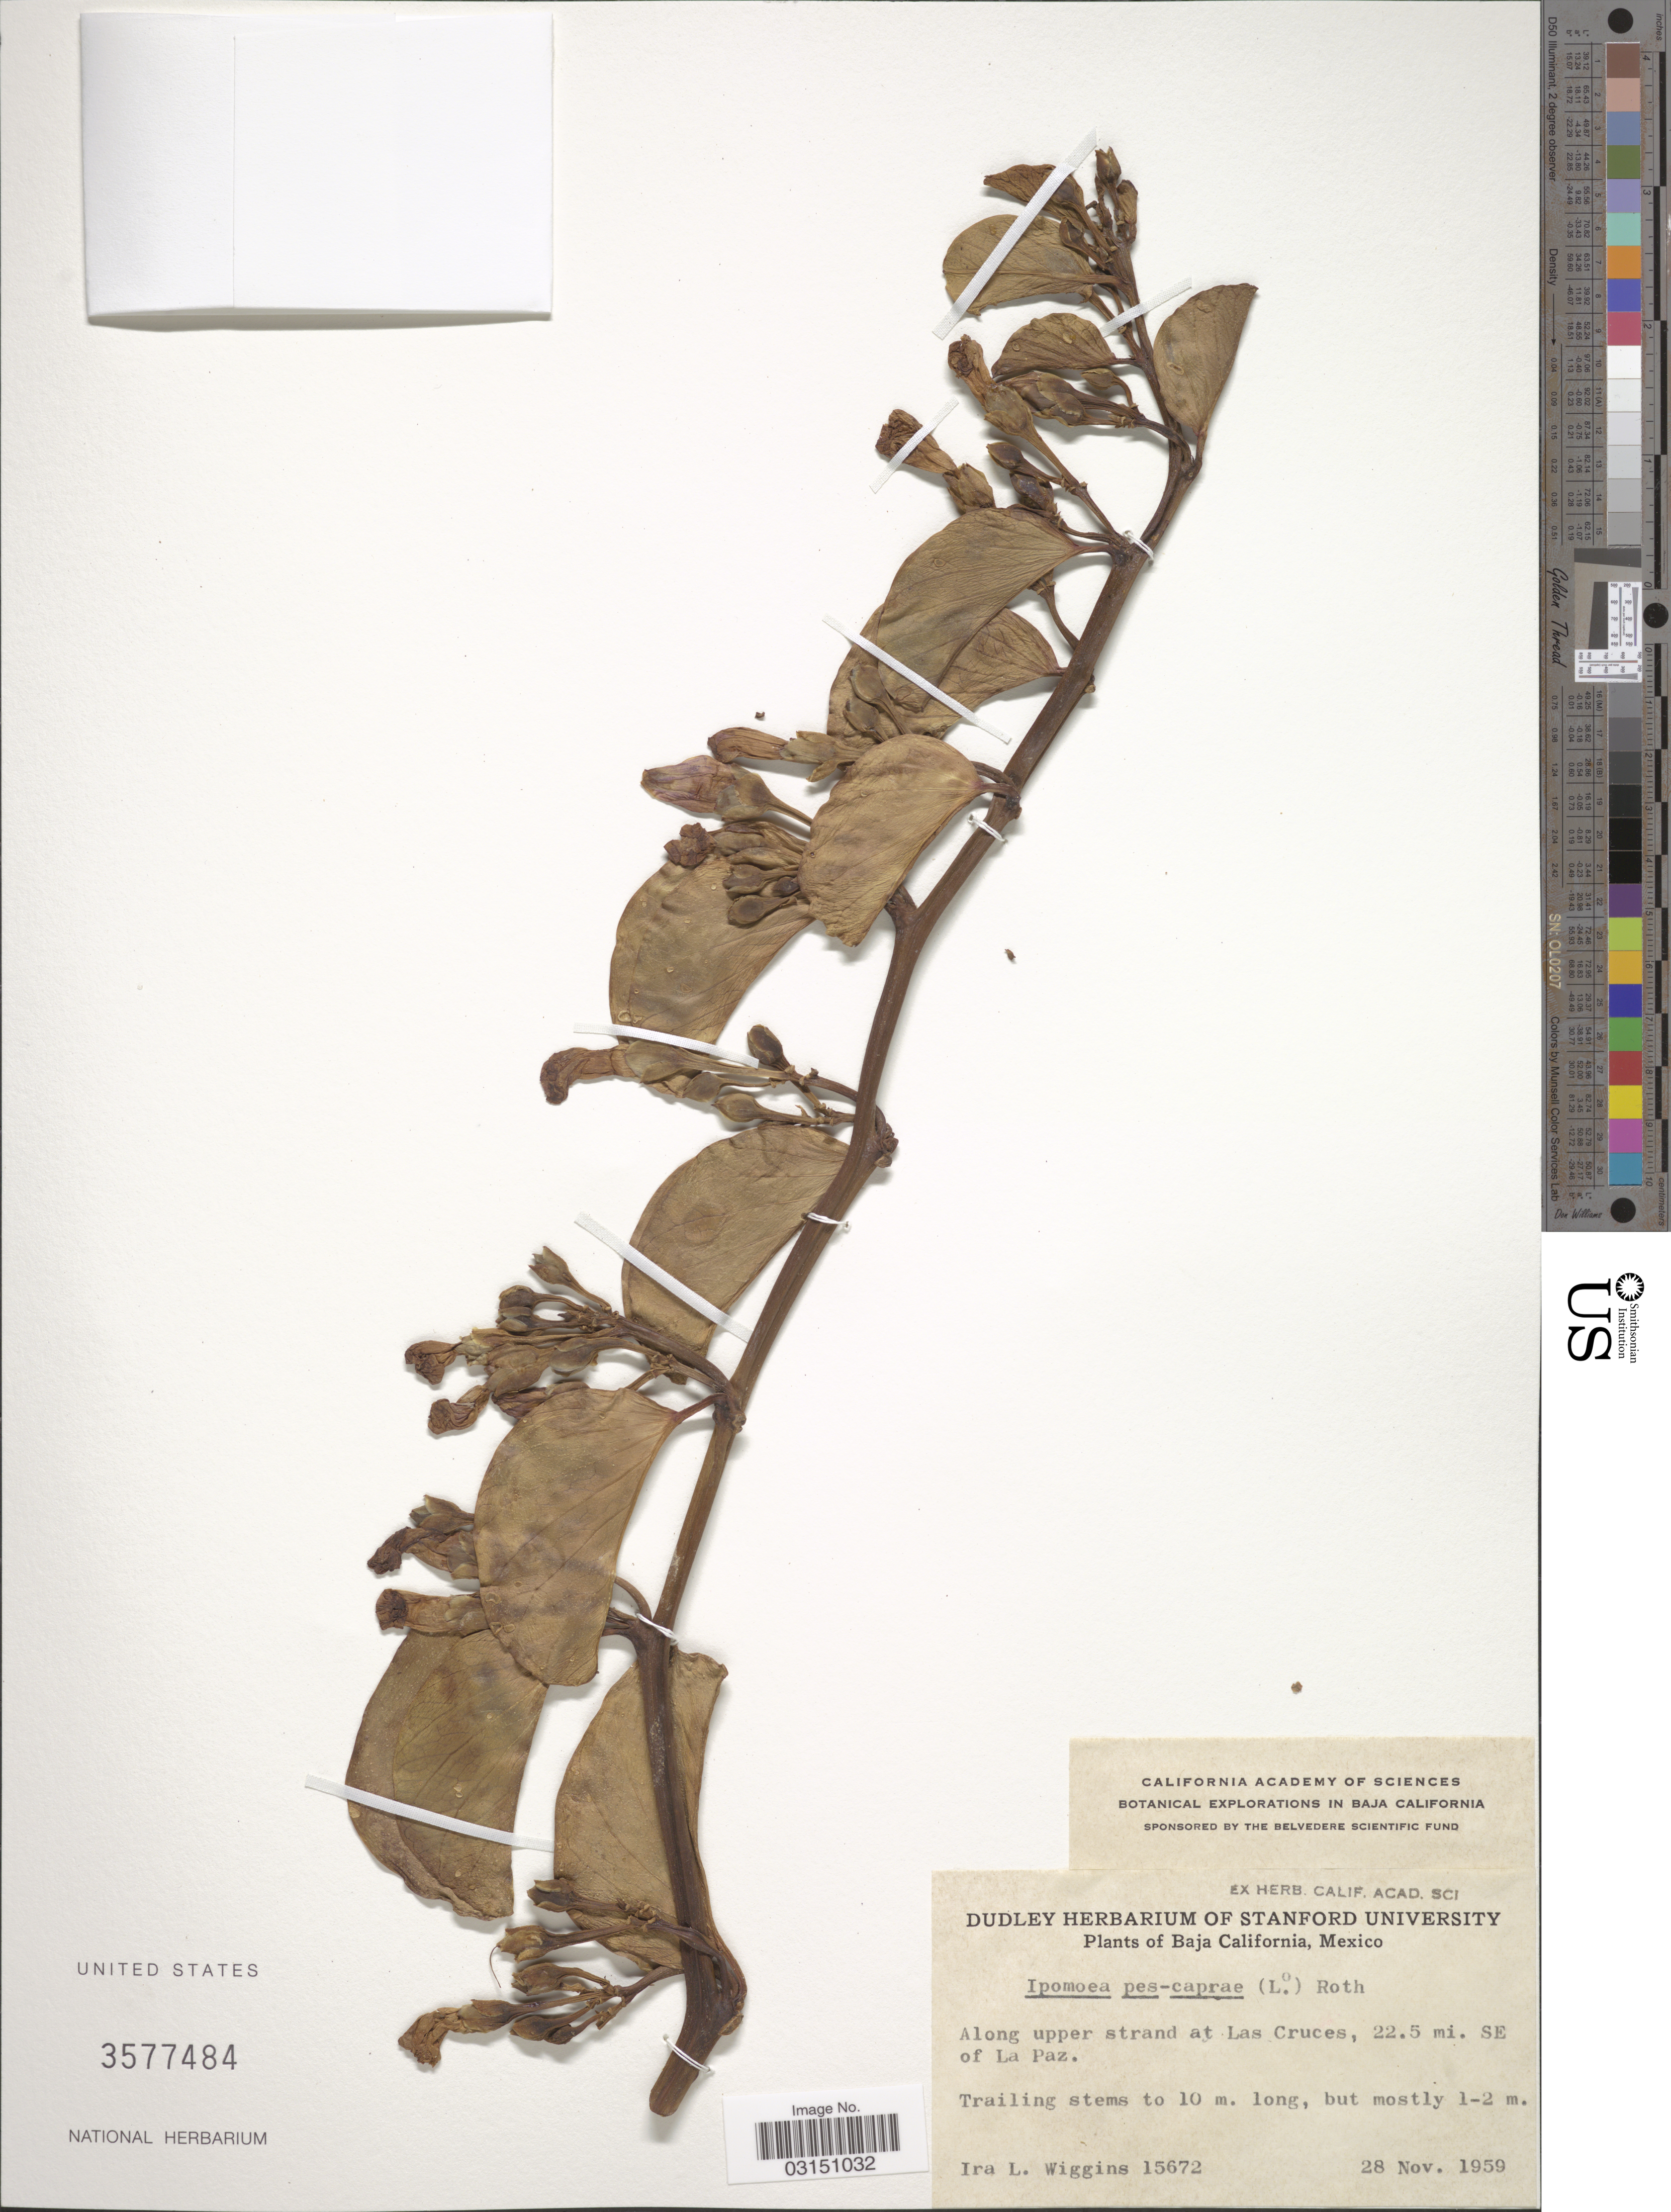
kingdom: Plantae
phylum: Tracheophyta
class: Magnoliopsida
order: Solanales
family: Convolvulaceae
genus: Ipomoea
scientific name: Ipomoea pes-caprae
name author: (L.) R. Br.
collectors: I. L. Wiggins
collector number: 15672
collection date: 1959-11-28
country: Mexico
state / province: Baja California Sur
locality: Along upper strand at Las Cruces, 22.5 mi. SE of La Paz.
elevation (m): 3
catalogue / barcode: US 3577484